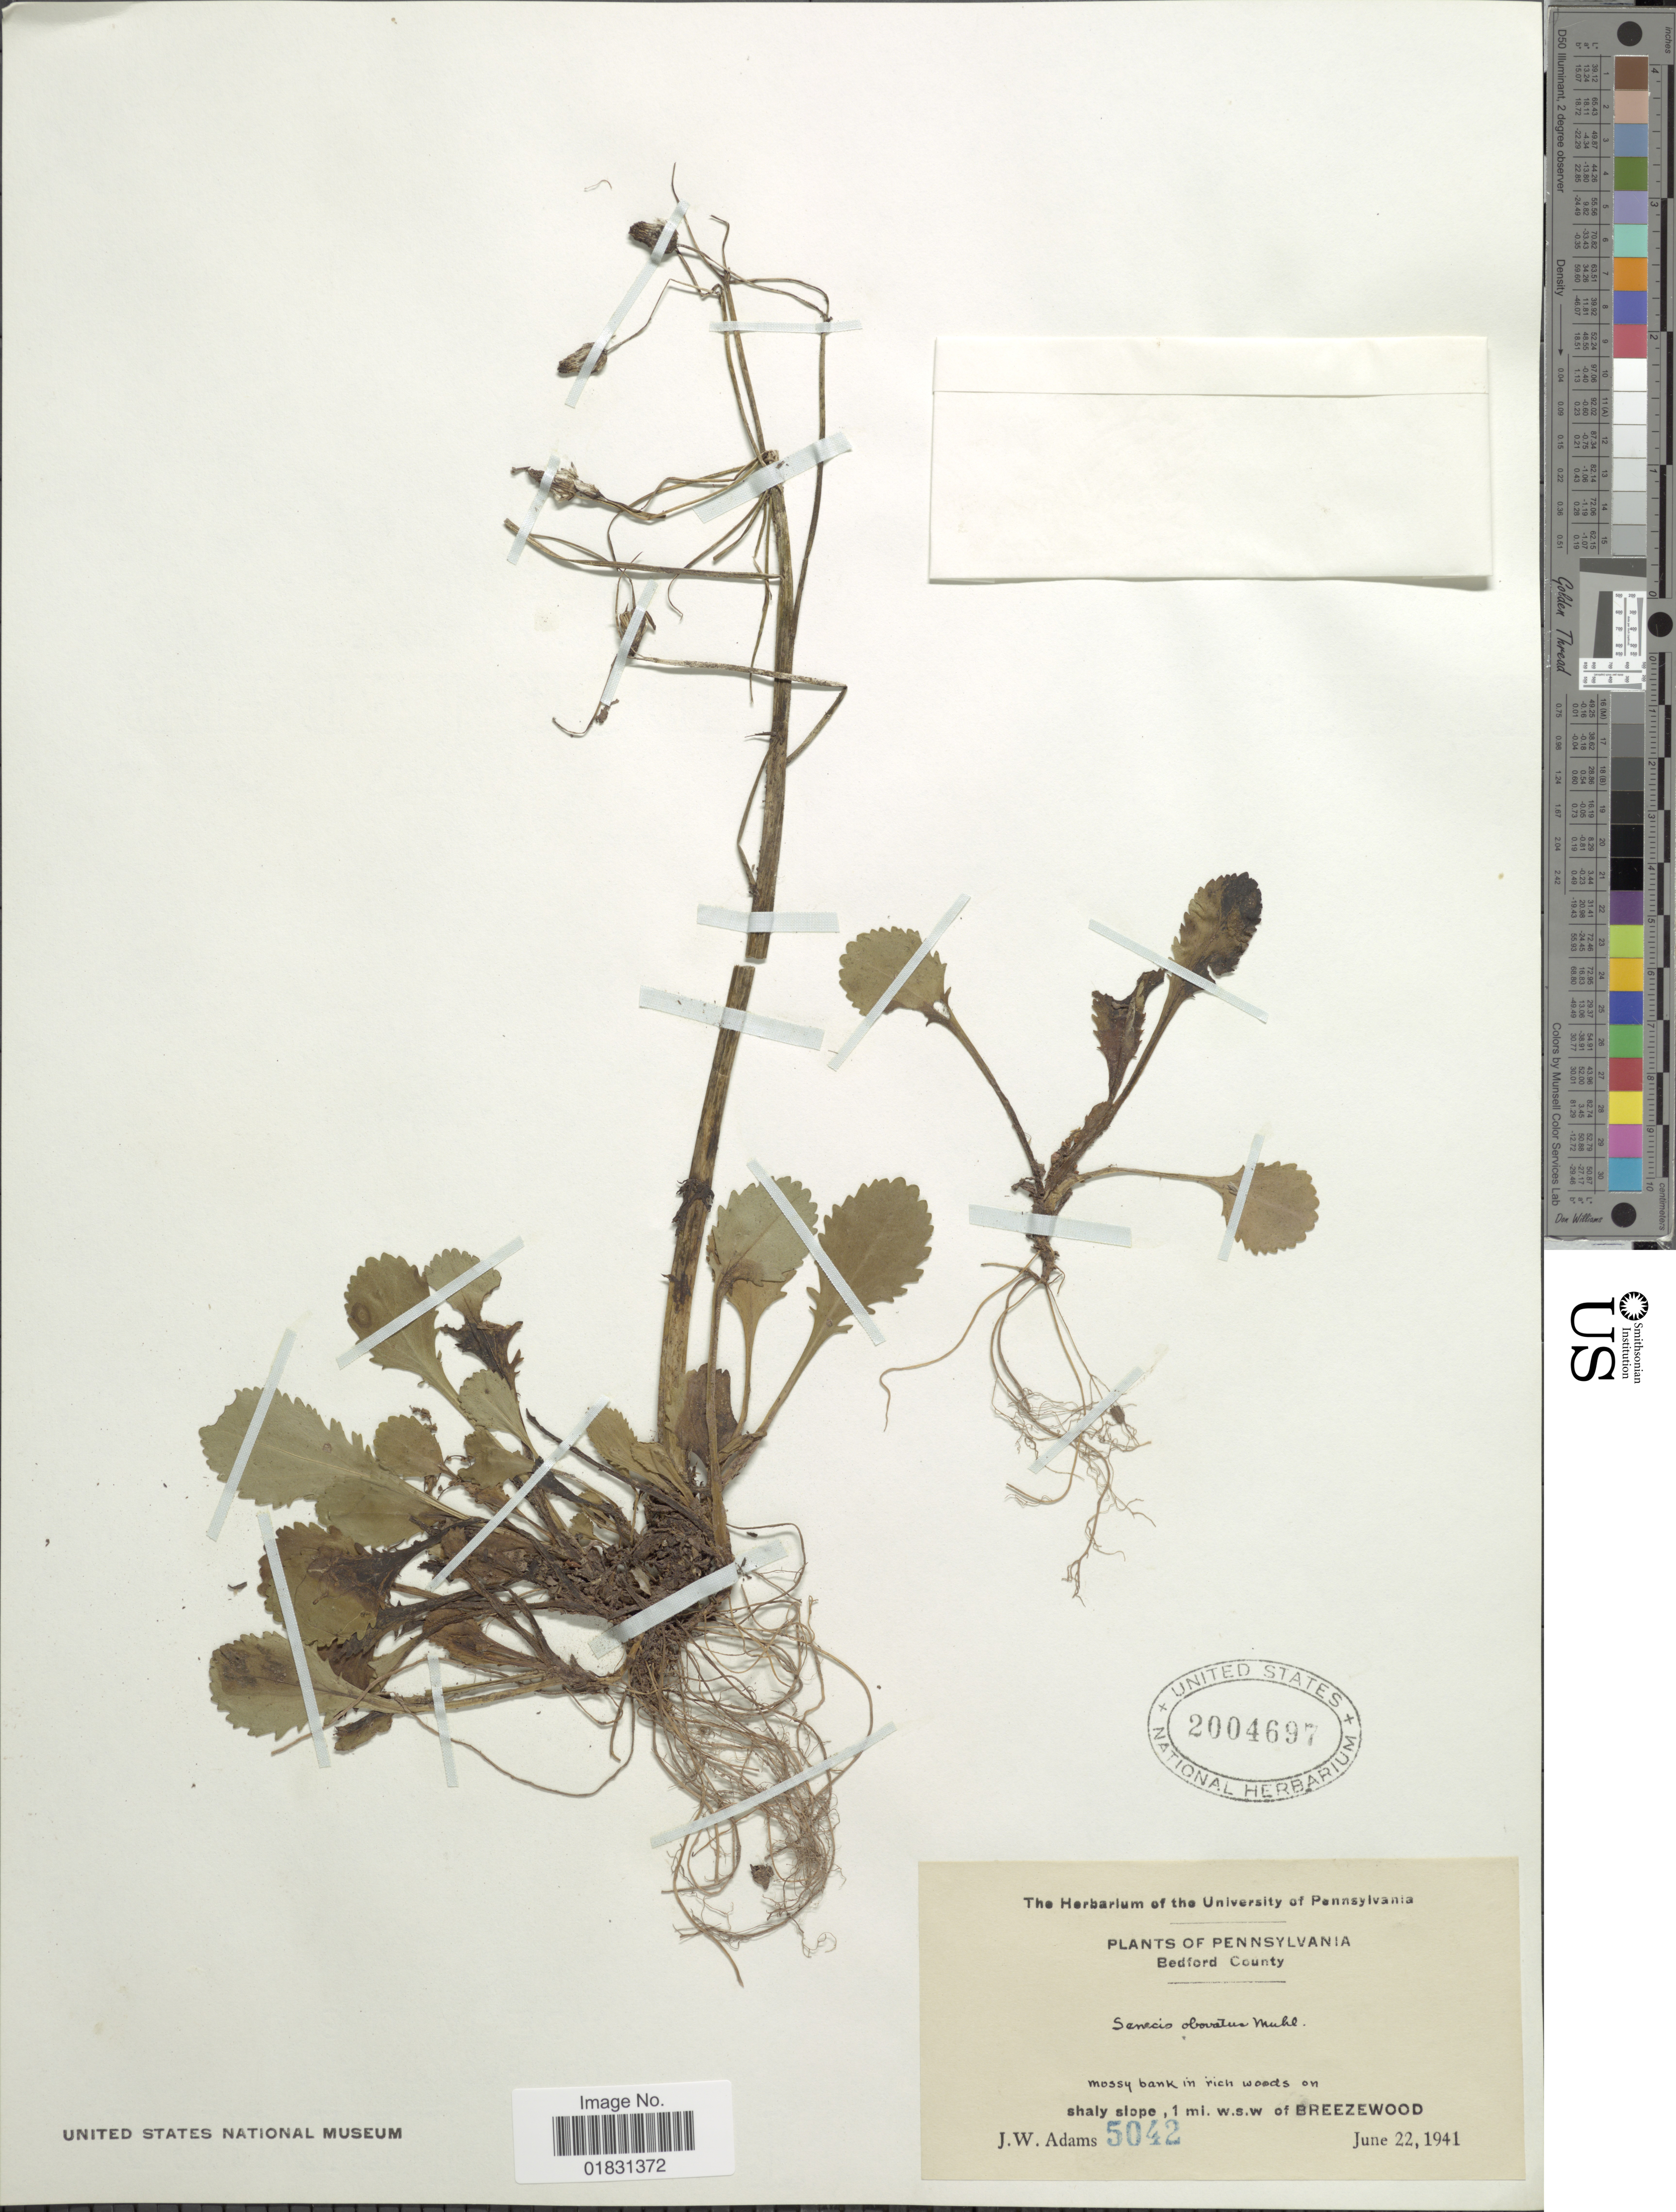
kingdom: Plantae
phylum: Tracheophyta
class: Magnoliopsida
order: Asterales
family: Asteraceae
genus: Packera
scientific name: Packera obovata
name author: (Muhl. ex Willd.) W.A. Weber & Á. Löve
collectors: J. Adams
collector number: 5042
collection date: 1941-06-22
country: United States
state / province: Pennsylvania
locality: Bedford County, mossy bank in rich woods on shaly slope, 1 mi. w.s.w. of Breezewood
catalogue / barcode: US 2004697